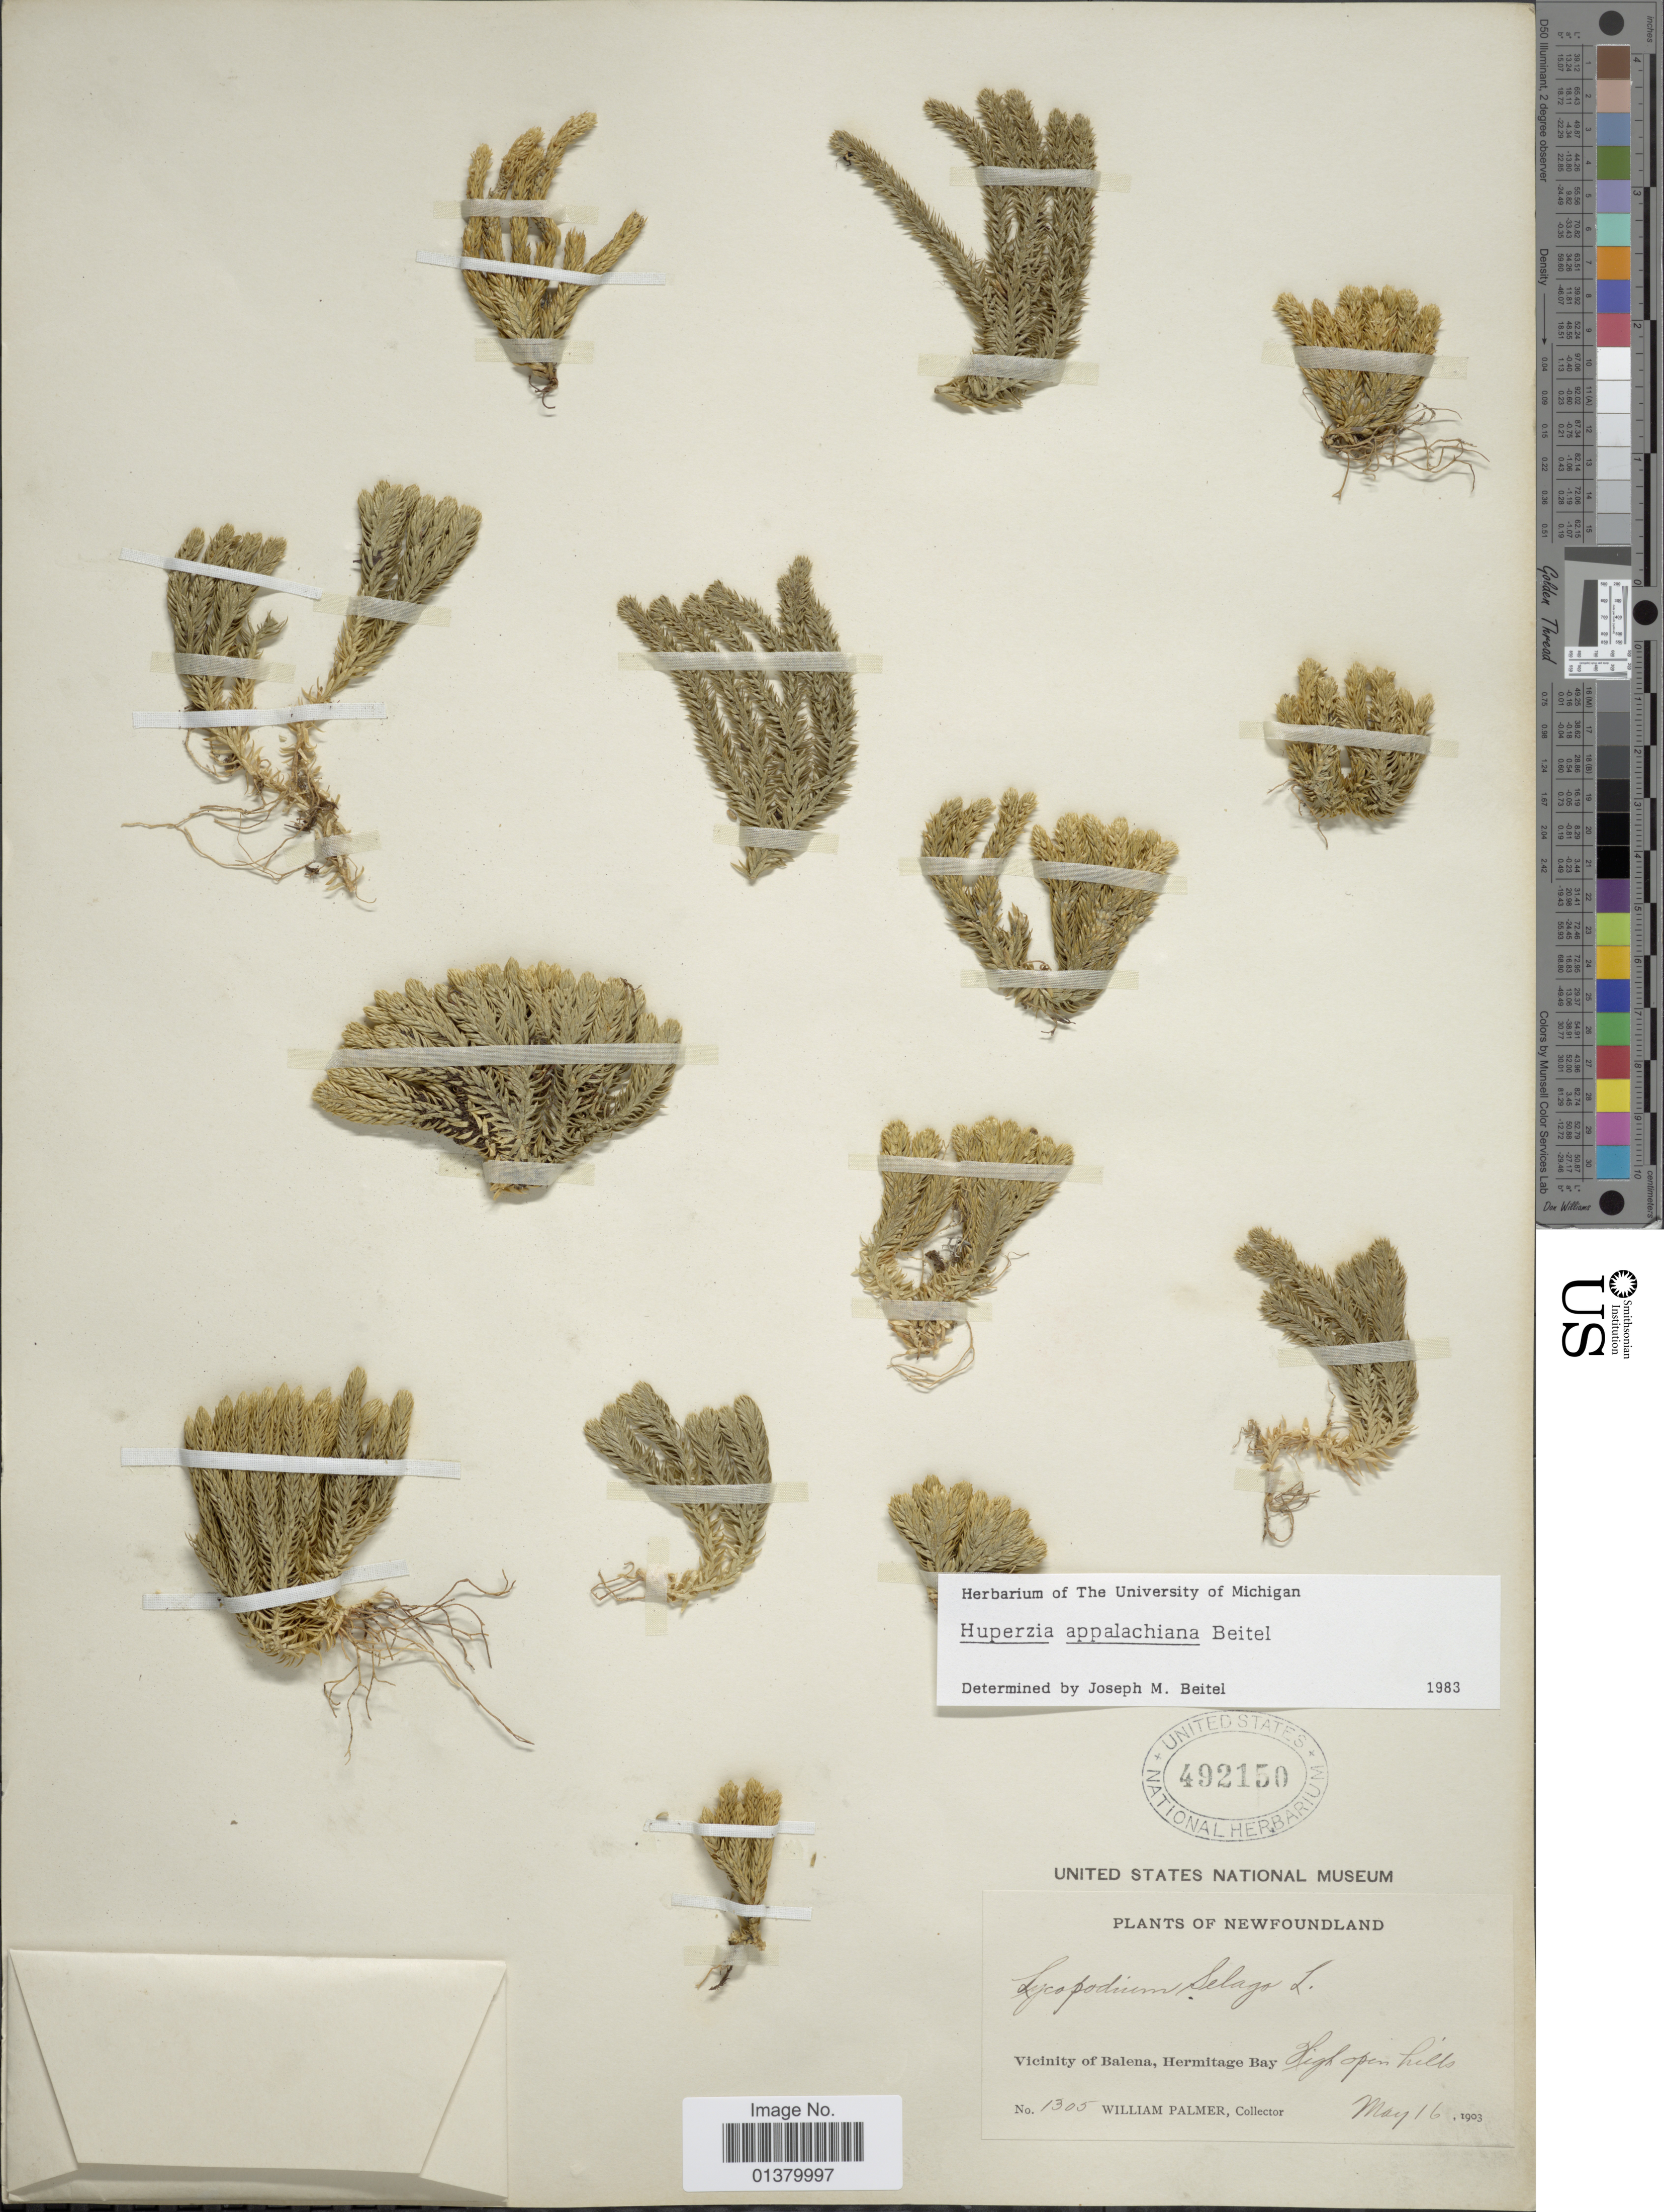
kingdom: Plantae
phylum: Tracheophyta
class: Lycopodiopsida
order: Lycopodiales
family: Lycopodiaceae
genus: Huperzia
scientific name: Huperzia appalachiana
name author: Beitel & Mickel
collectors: W. Palmer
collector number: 1305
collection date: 1903-05-16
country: Canada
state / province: Newfoundland and Labrador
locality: Vicinity of Balena, Hermitage Bay, High open hills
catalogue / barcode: US 492150